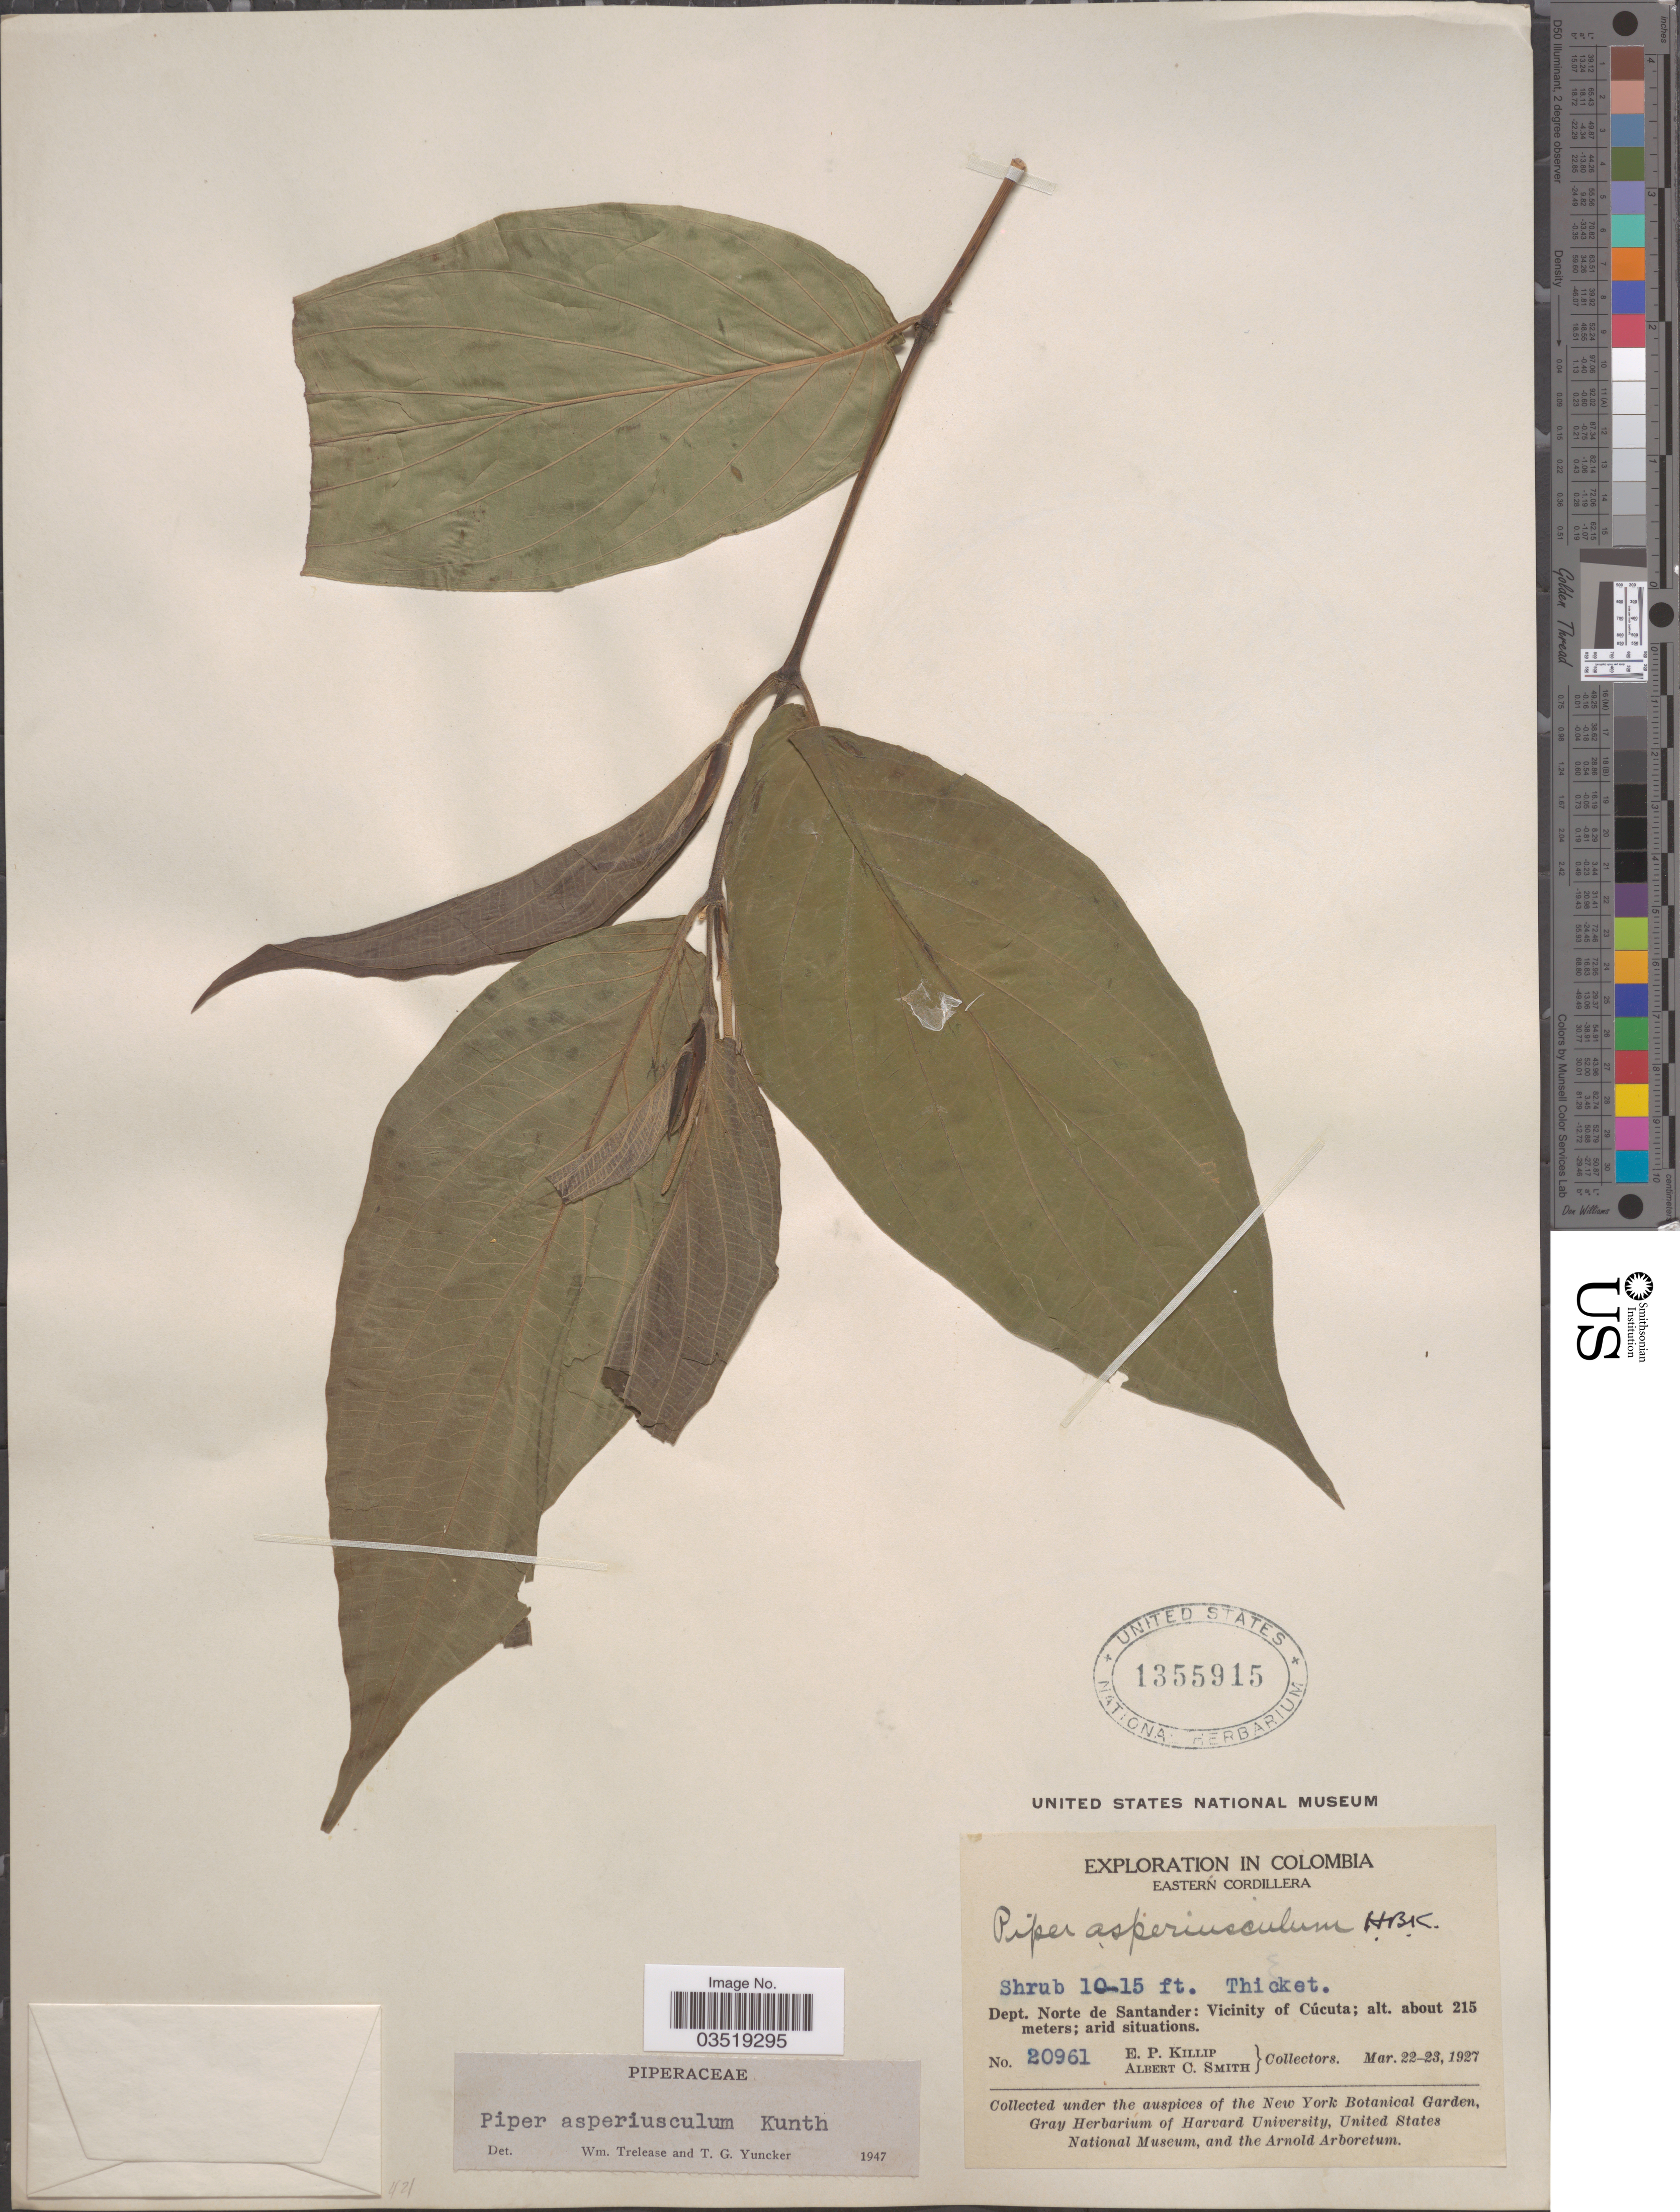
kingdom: Plantae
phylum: Tracheophyta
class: Magnoliopsida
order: Piperales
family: Piperaceae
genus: Piper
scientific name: Piper asperiusculum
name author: Kunth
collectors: E. P. Killip & A. C. Smith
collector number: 20961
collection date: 1927-03-22/1927-03-23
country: Colombia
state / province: Norte de Santander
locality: Eastern Cordillera. Dept. Norte de Santander: Vicinity of Cúcuta.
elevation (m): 215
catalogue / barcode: US 1355915